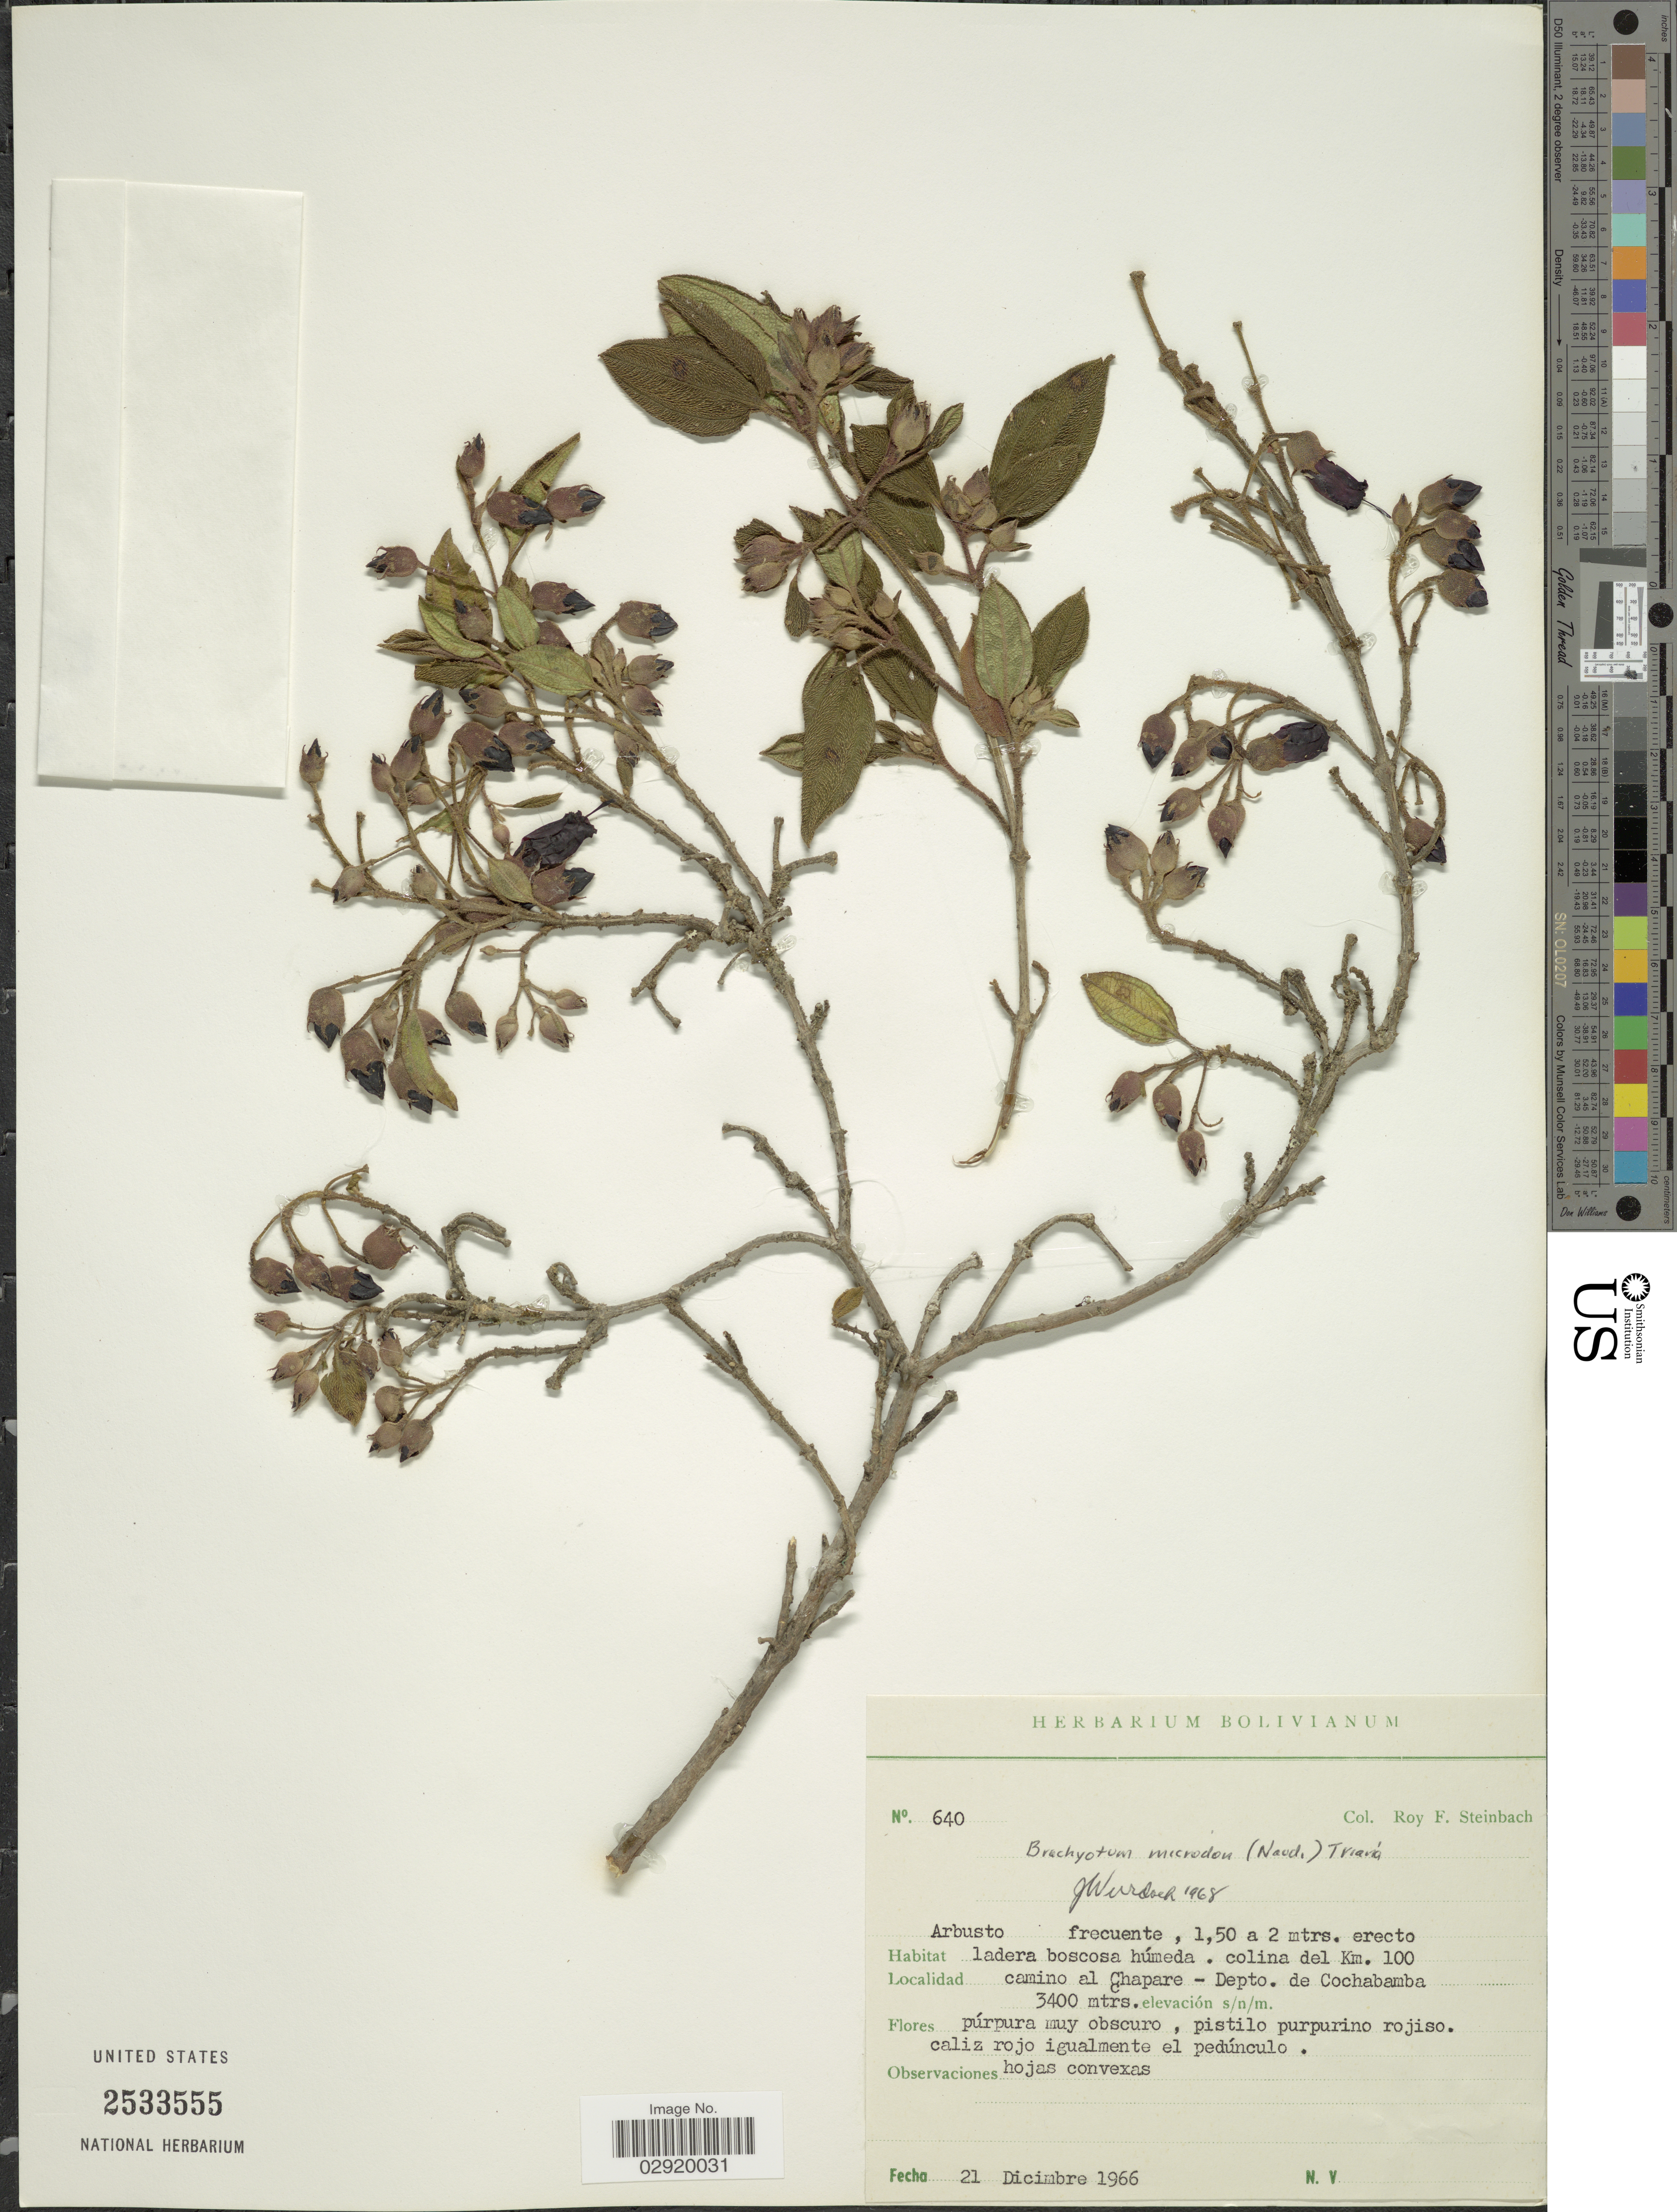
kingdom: Plantae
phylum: Tracheophyta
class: Magnoliopsida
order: Myrtales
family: Melastomataceae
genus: Brachyotum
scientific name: Brachyotum microdon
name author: (Naudin) Triana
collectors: R. F. Steinbach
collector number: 640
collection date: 1966-12-21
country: Bolivia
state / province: Cochabamba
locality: Colina del Km. 100 camino al Chapare - Depto. de Cochabamba.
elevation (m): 3400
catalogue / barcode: US 2533555